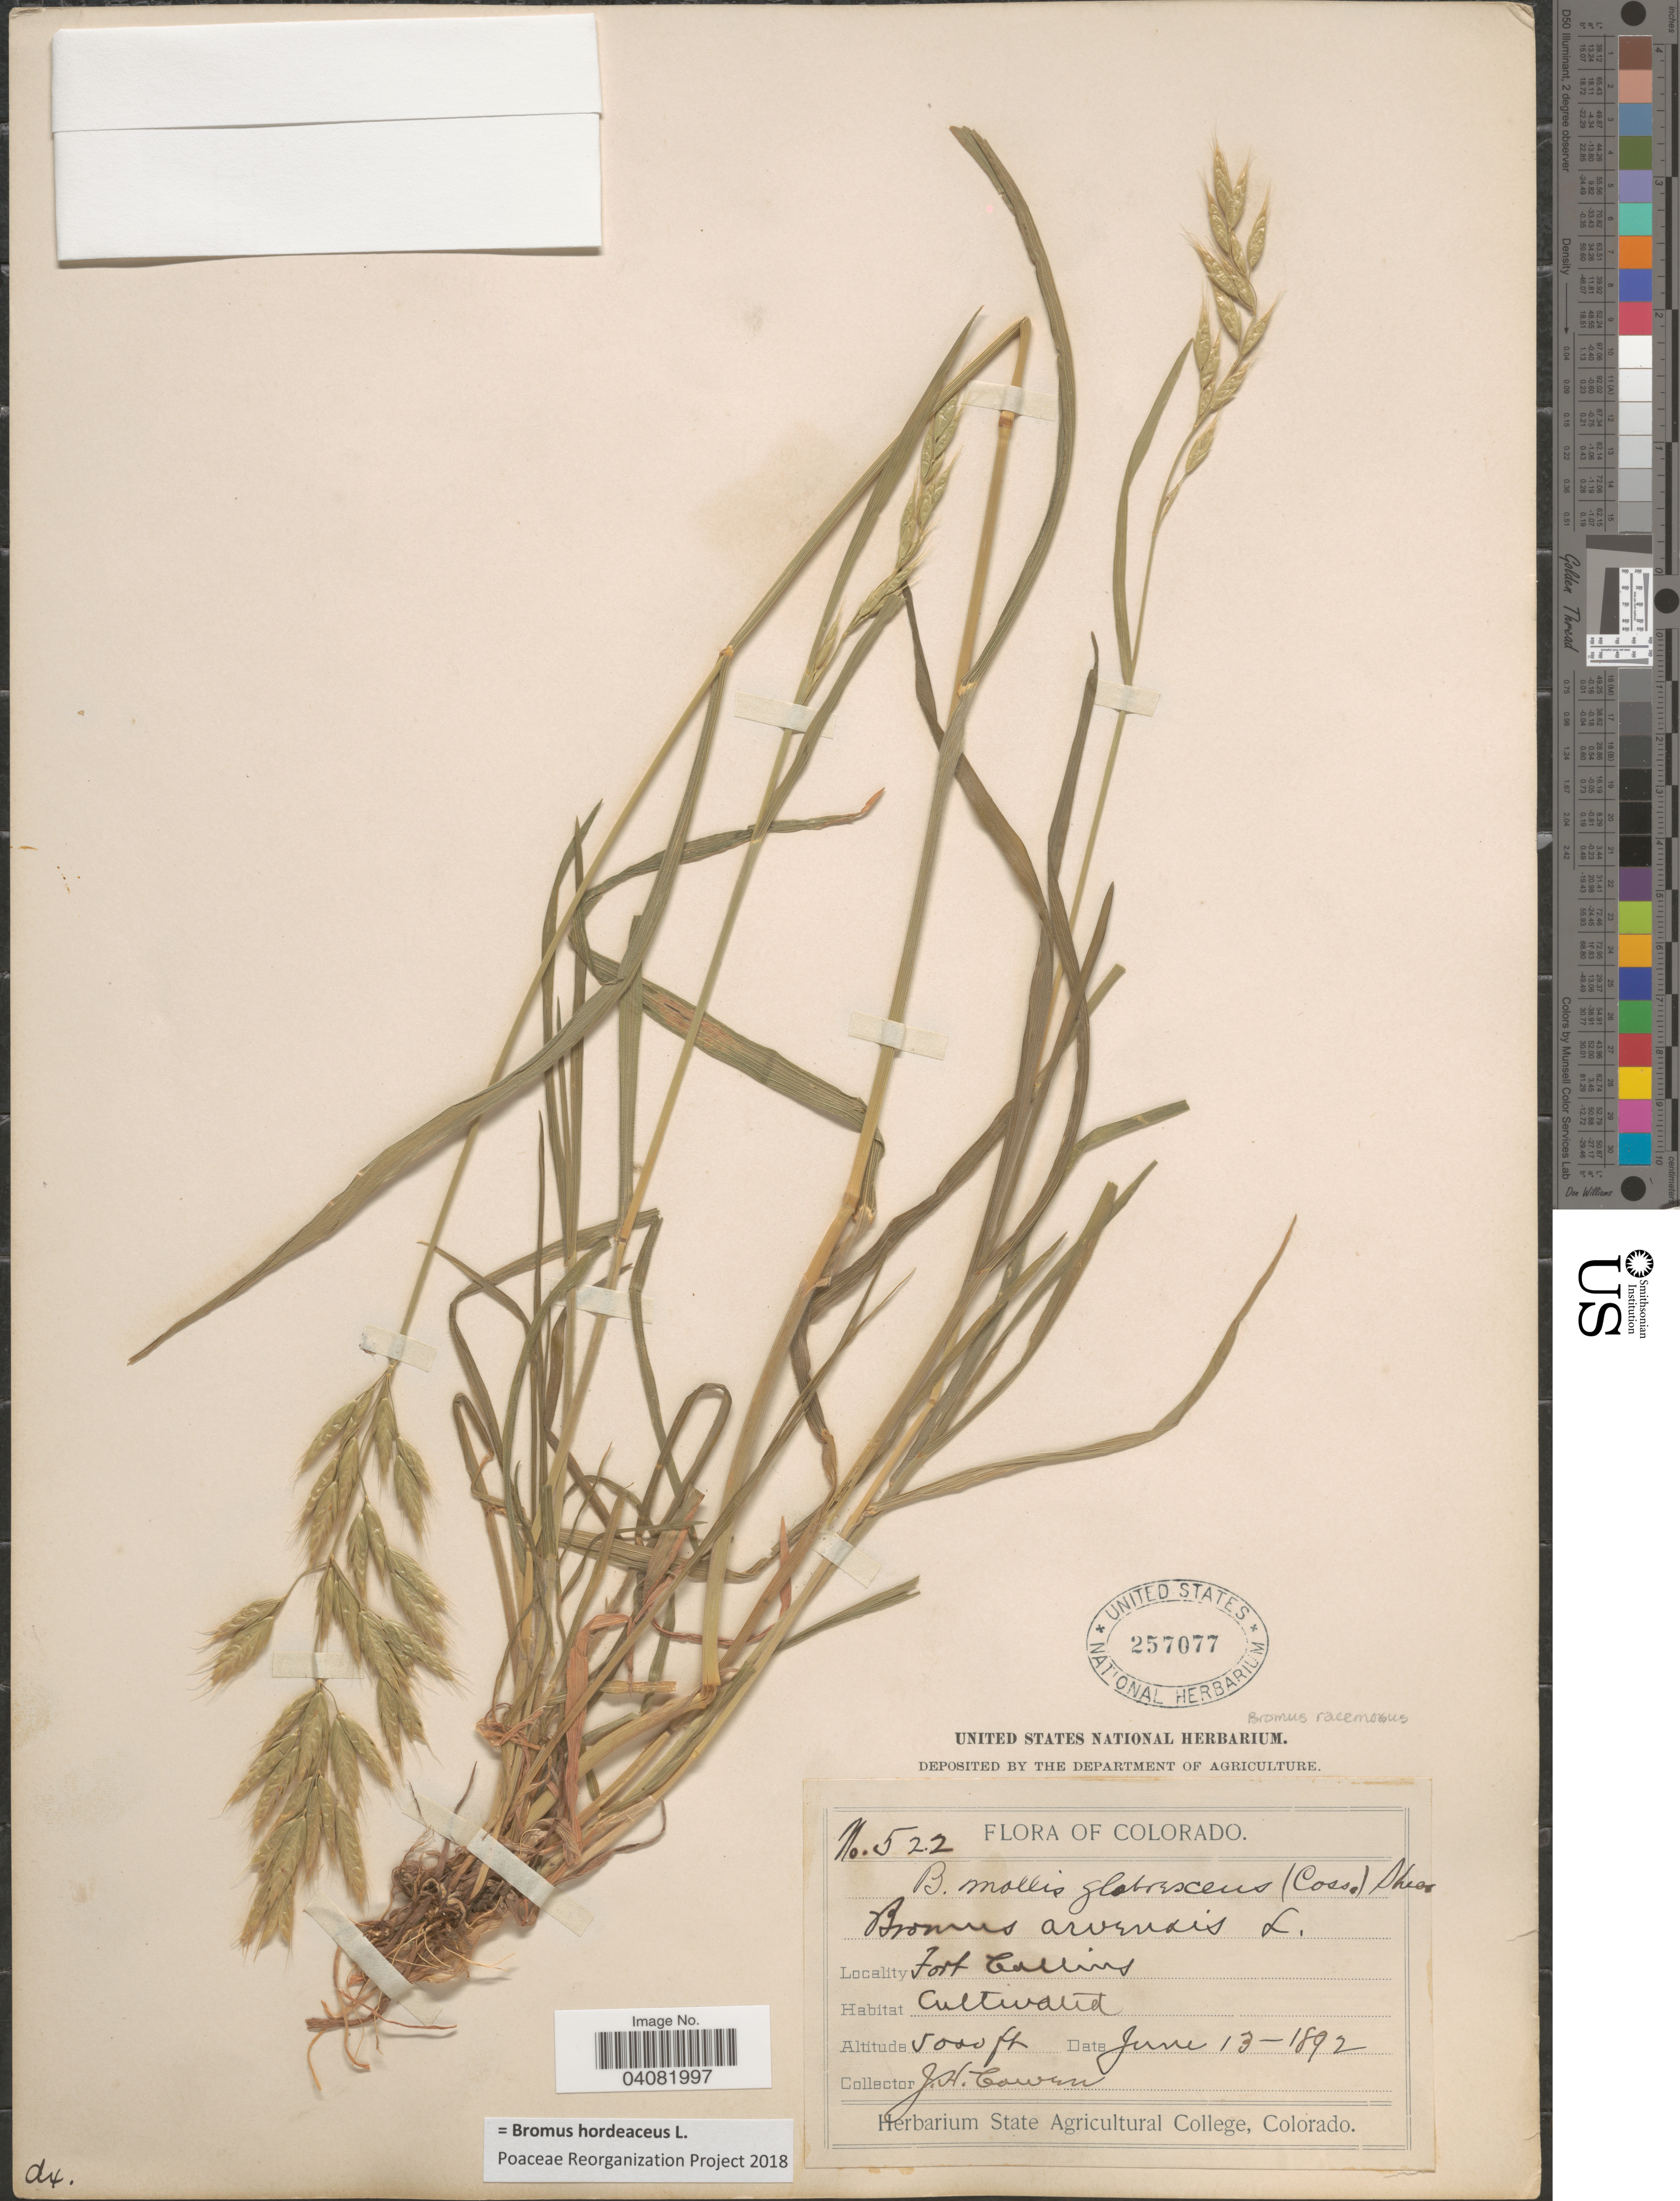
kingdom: Plantae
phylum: Tracheophyta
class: Liliopsida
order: Poales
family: Poaceae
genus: Bromus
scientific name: Bromus hordeaceus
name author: L.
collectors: J. H. Cowen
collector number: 522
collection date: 1892-06-13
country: United States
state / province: Colorado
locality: Fort Collins. Cultivated.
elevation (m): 1524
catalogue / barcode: US 257077